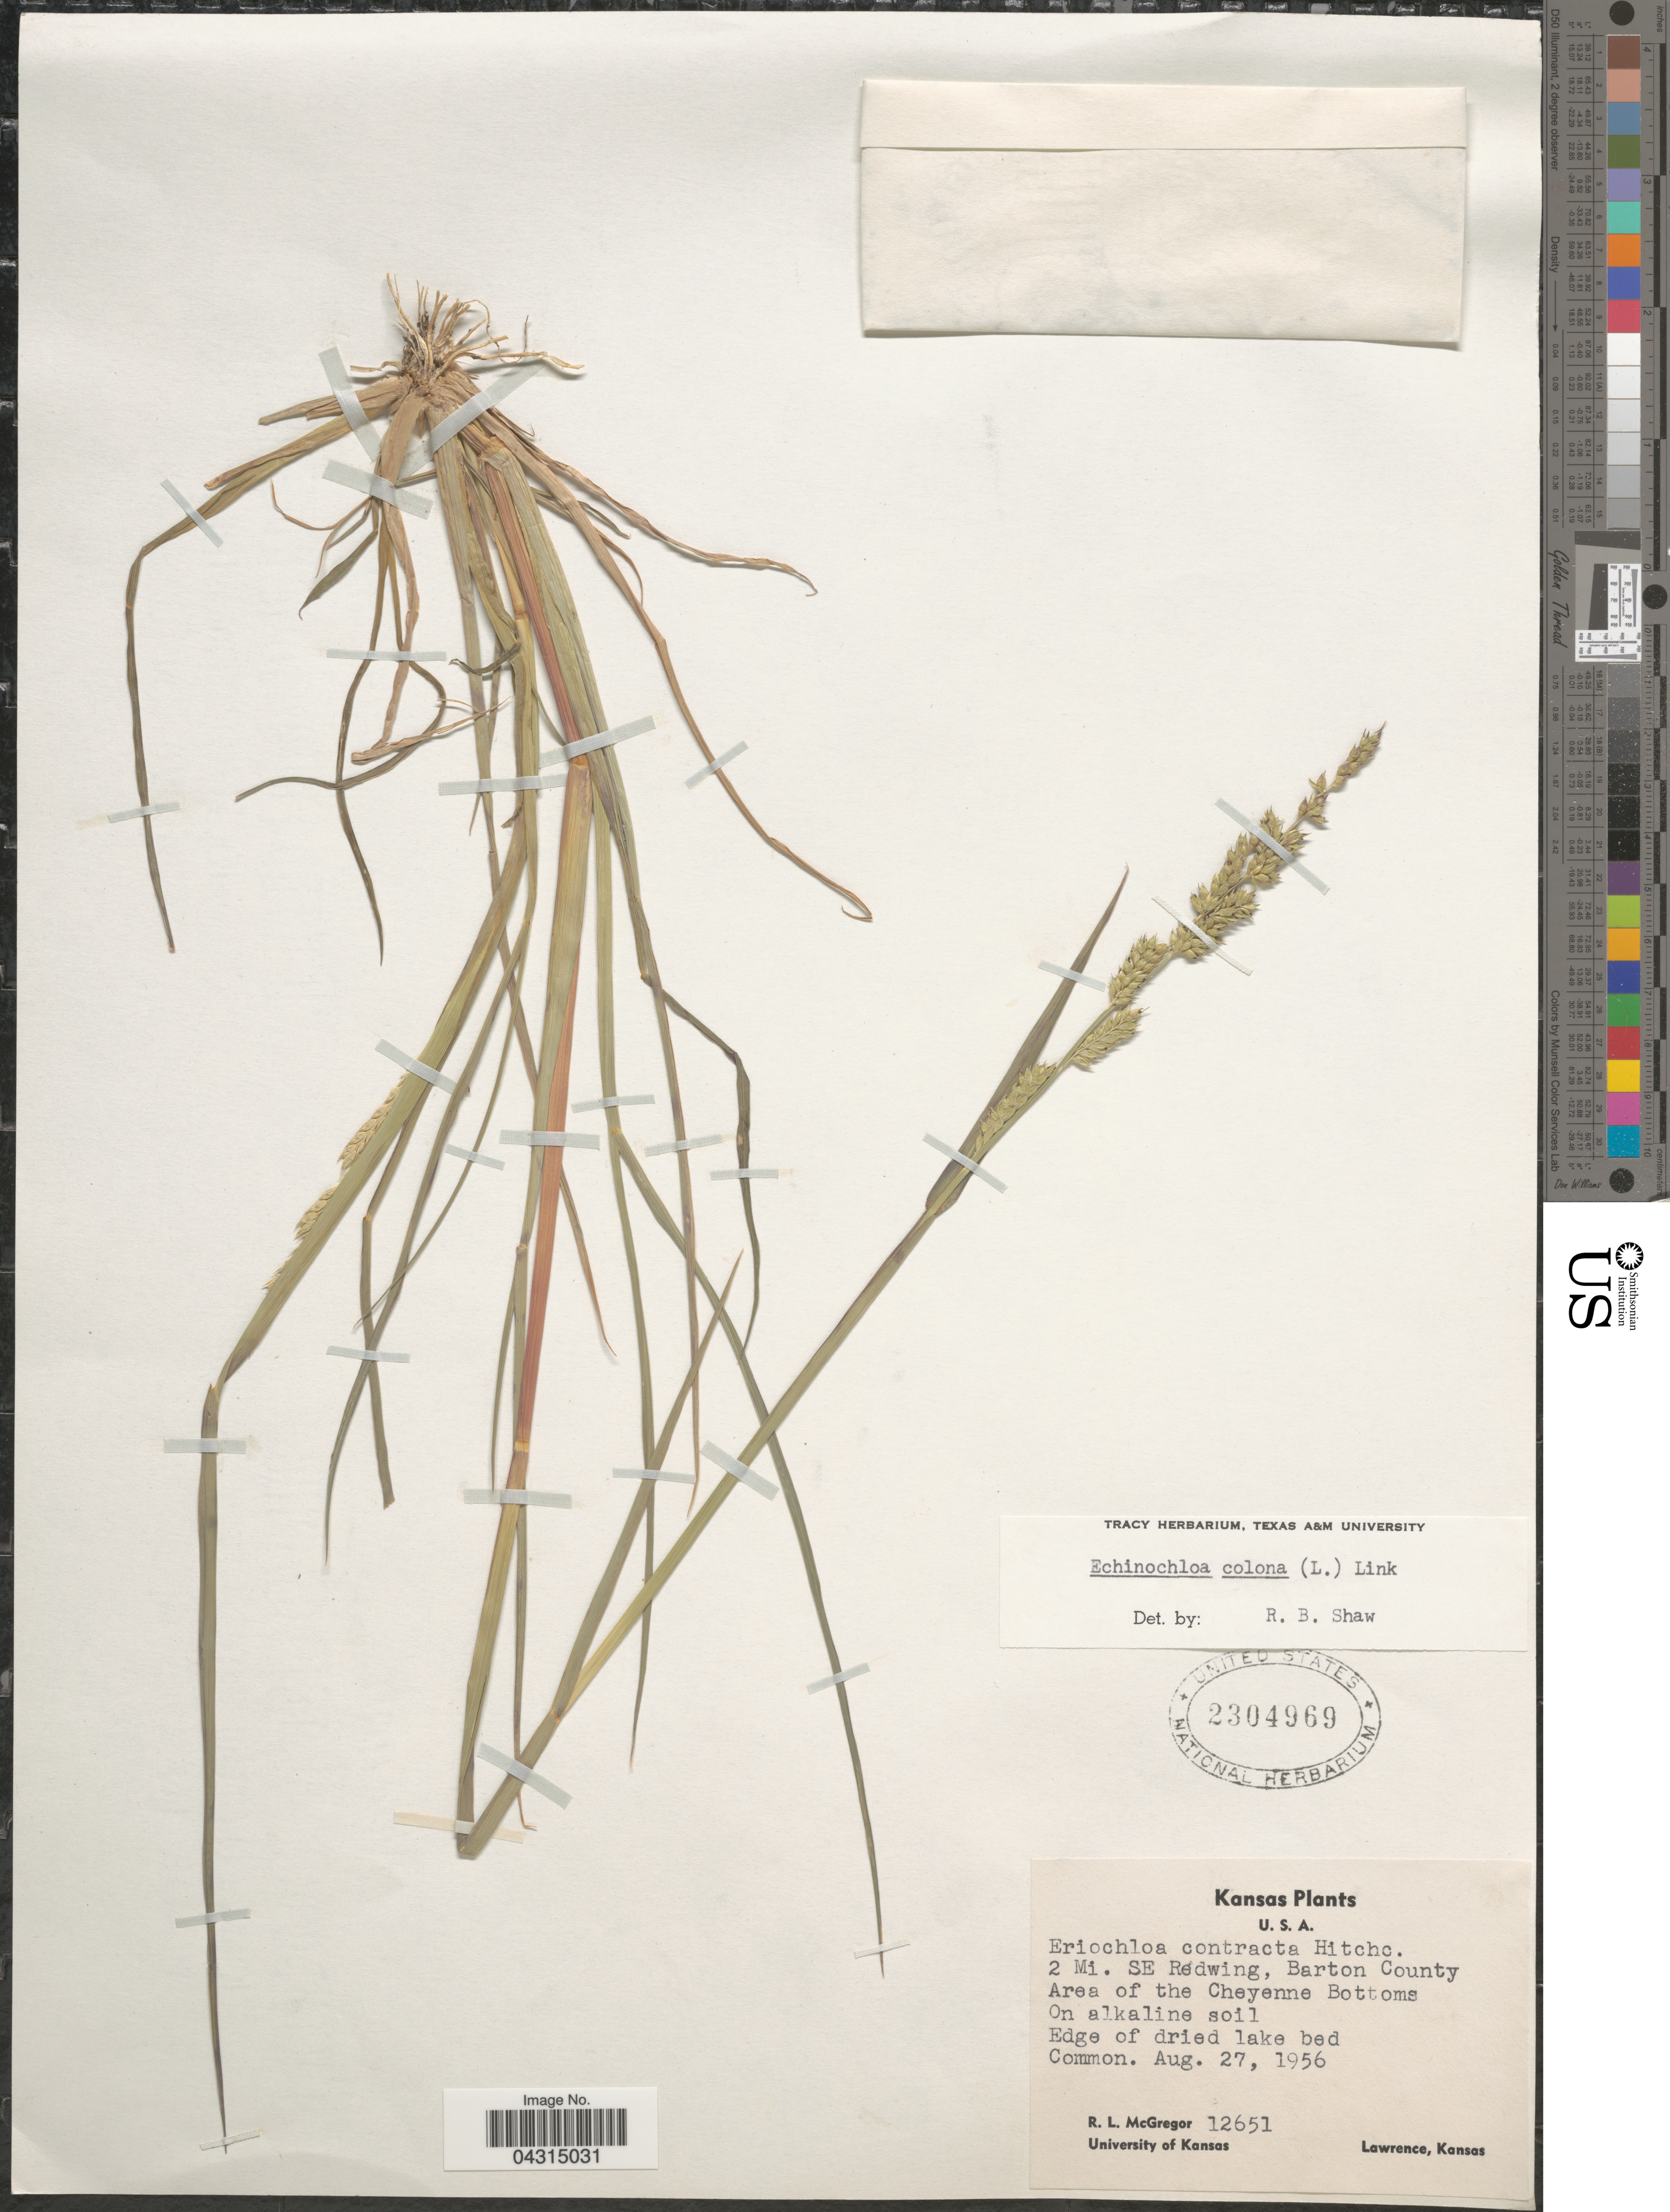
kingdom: Plantae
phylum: Tracheophyta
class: Liliopsida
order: Poales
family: Poaceae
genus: Echinochloa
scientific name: Echinochloa colona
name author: (L.) Link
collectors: R. McGregor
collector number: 12651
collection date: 1956-08-27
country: United States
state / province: Kansas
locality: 2 Mi. SE Redwing, Barton County Area of the Cheyenne Bottoms.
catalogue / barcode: US 2304969